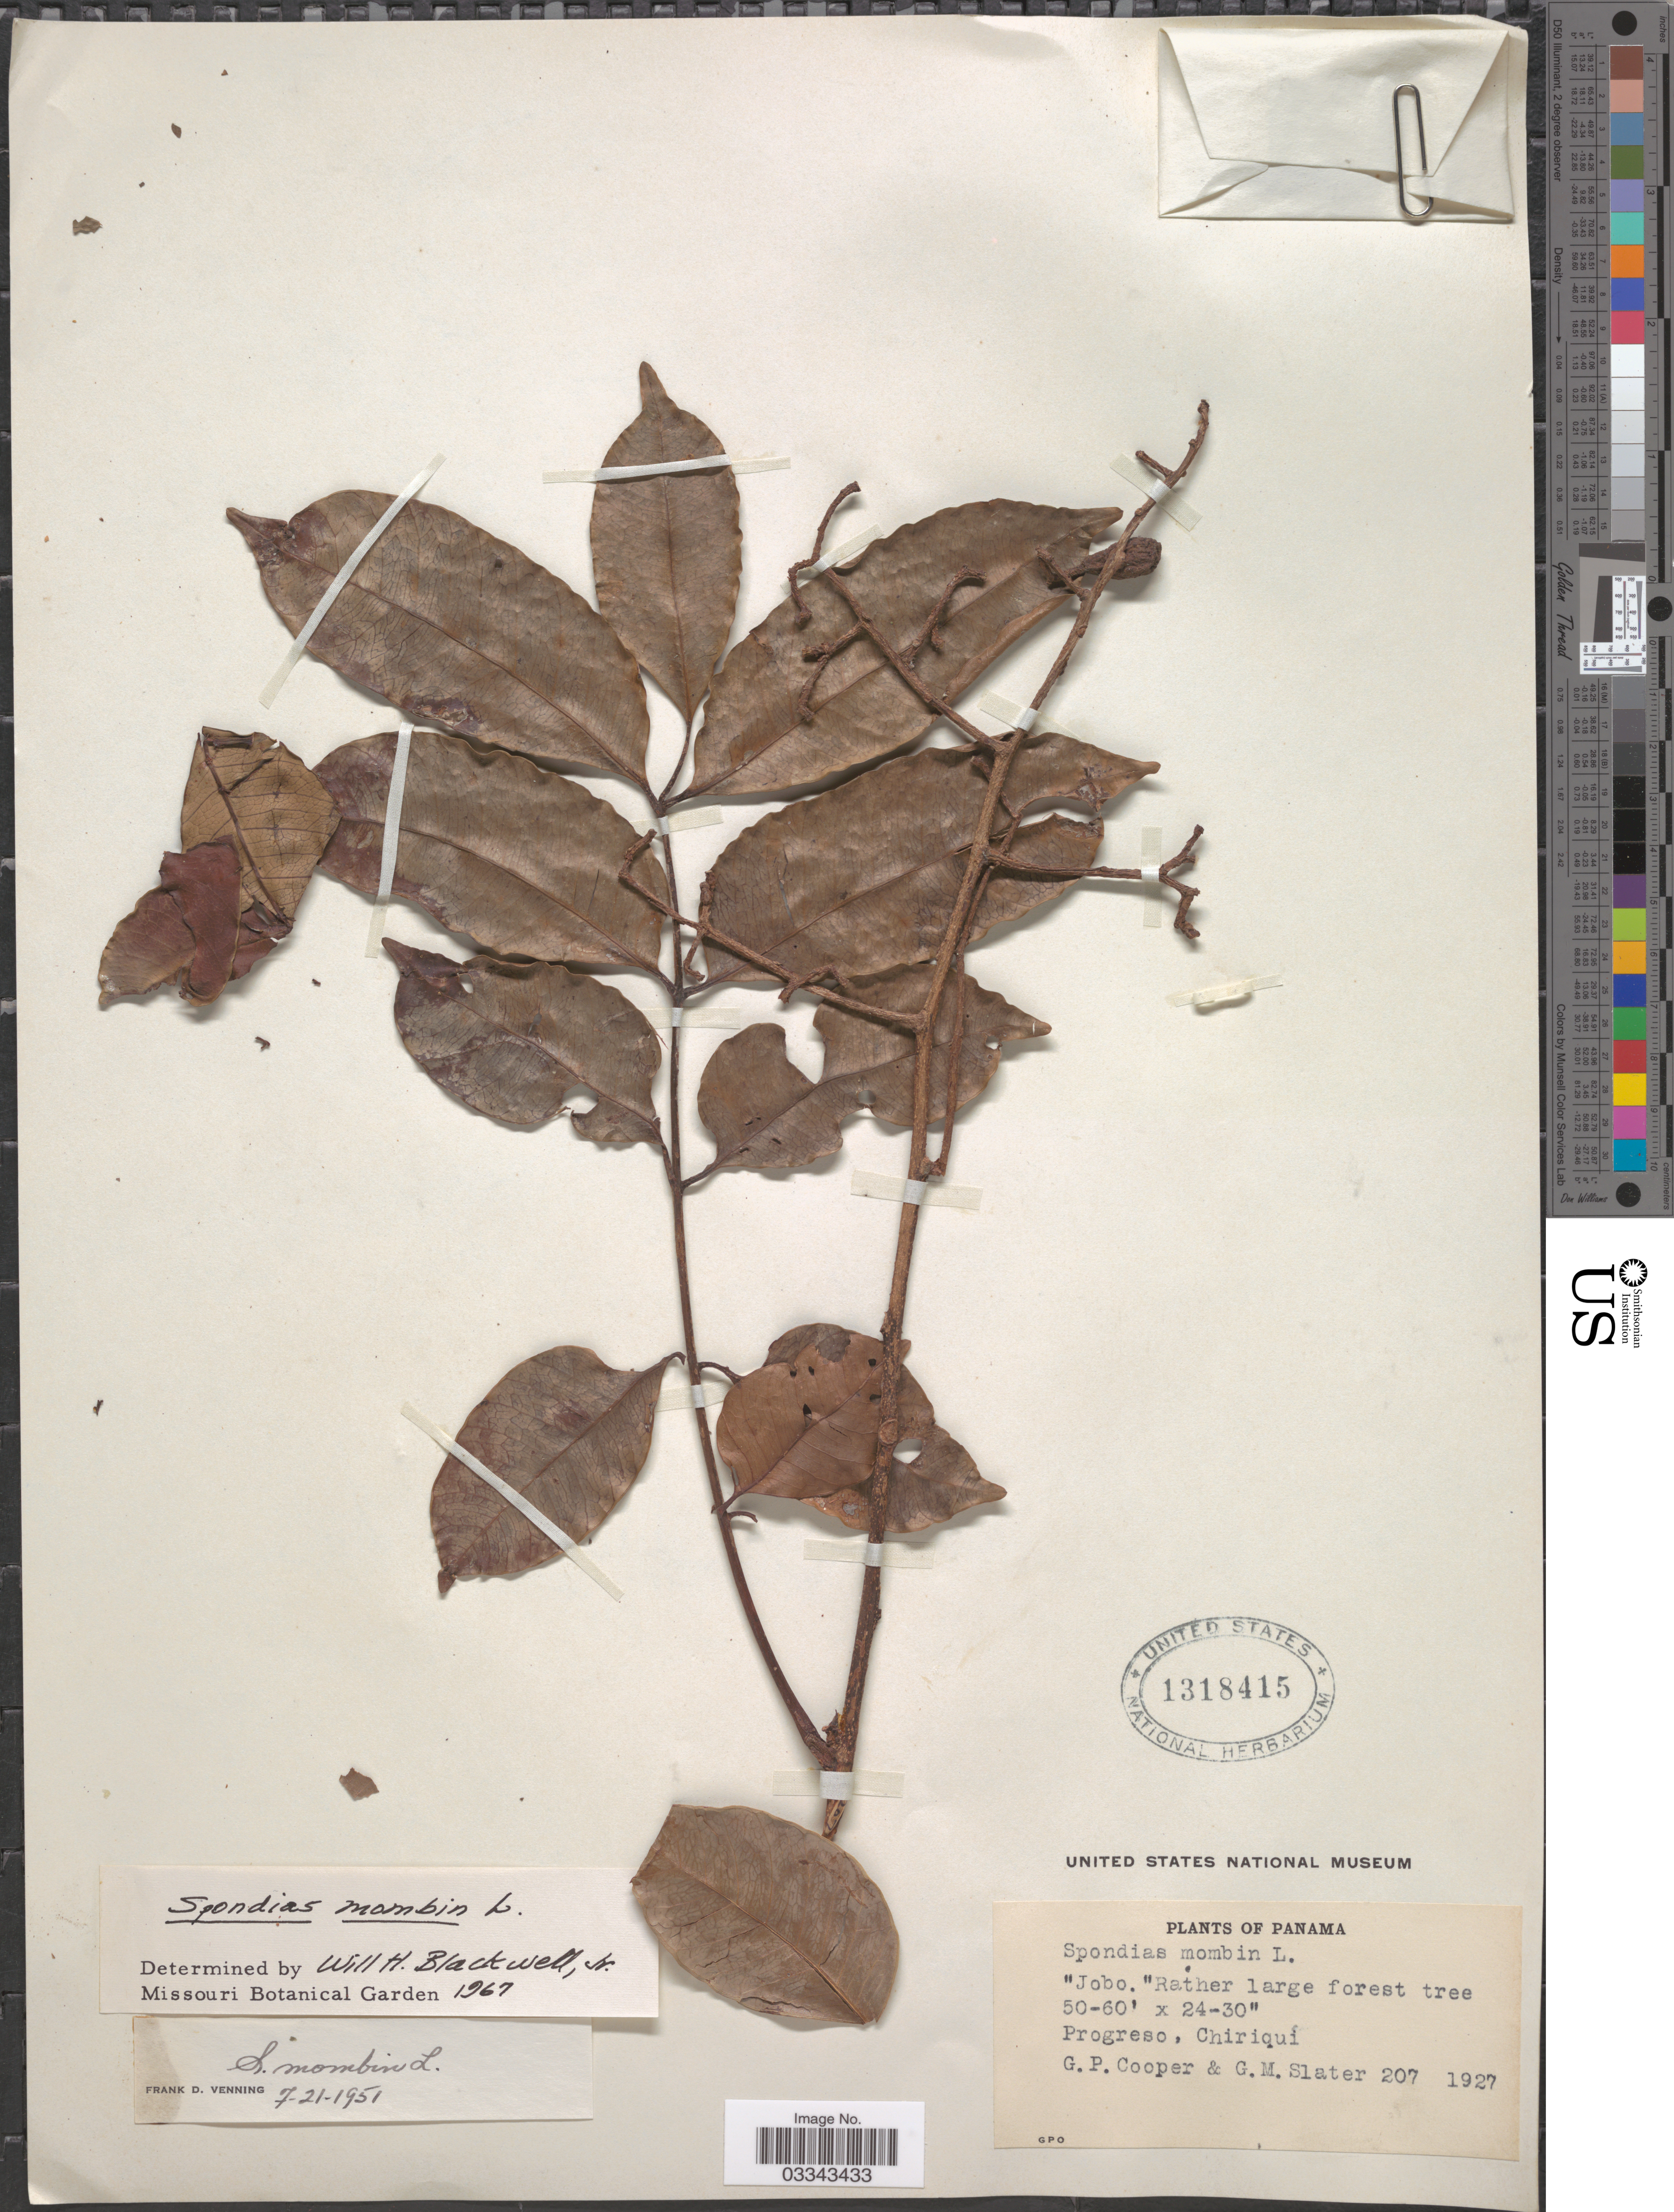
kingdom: Plantae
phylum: Tracheophyta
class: Magnoliopsida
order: Sapindales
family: Anacardiaceae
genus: Spondias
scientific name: Spondias mombin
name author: L.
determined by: Mitchell, John D.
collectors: G. Cooper & G. Slater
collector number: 207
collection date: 1927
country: Panama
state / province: Chiriqui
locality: Progreso.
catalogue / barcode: US 1318415